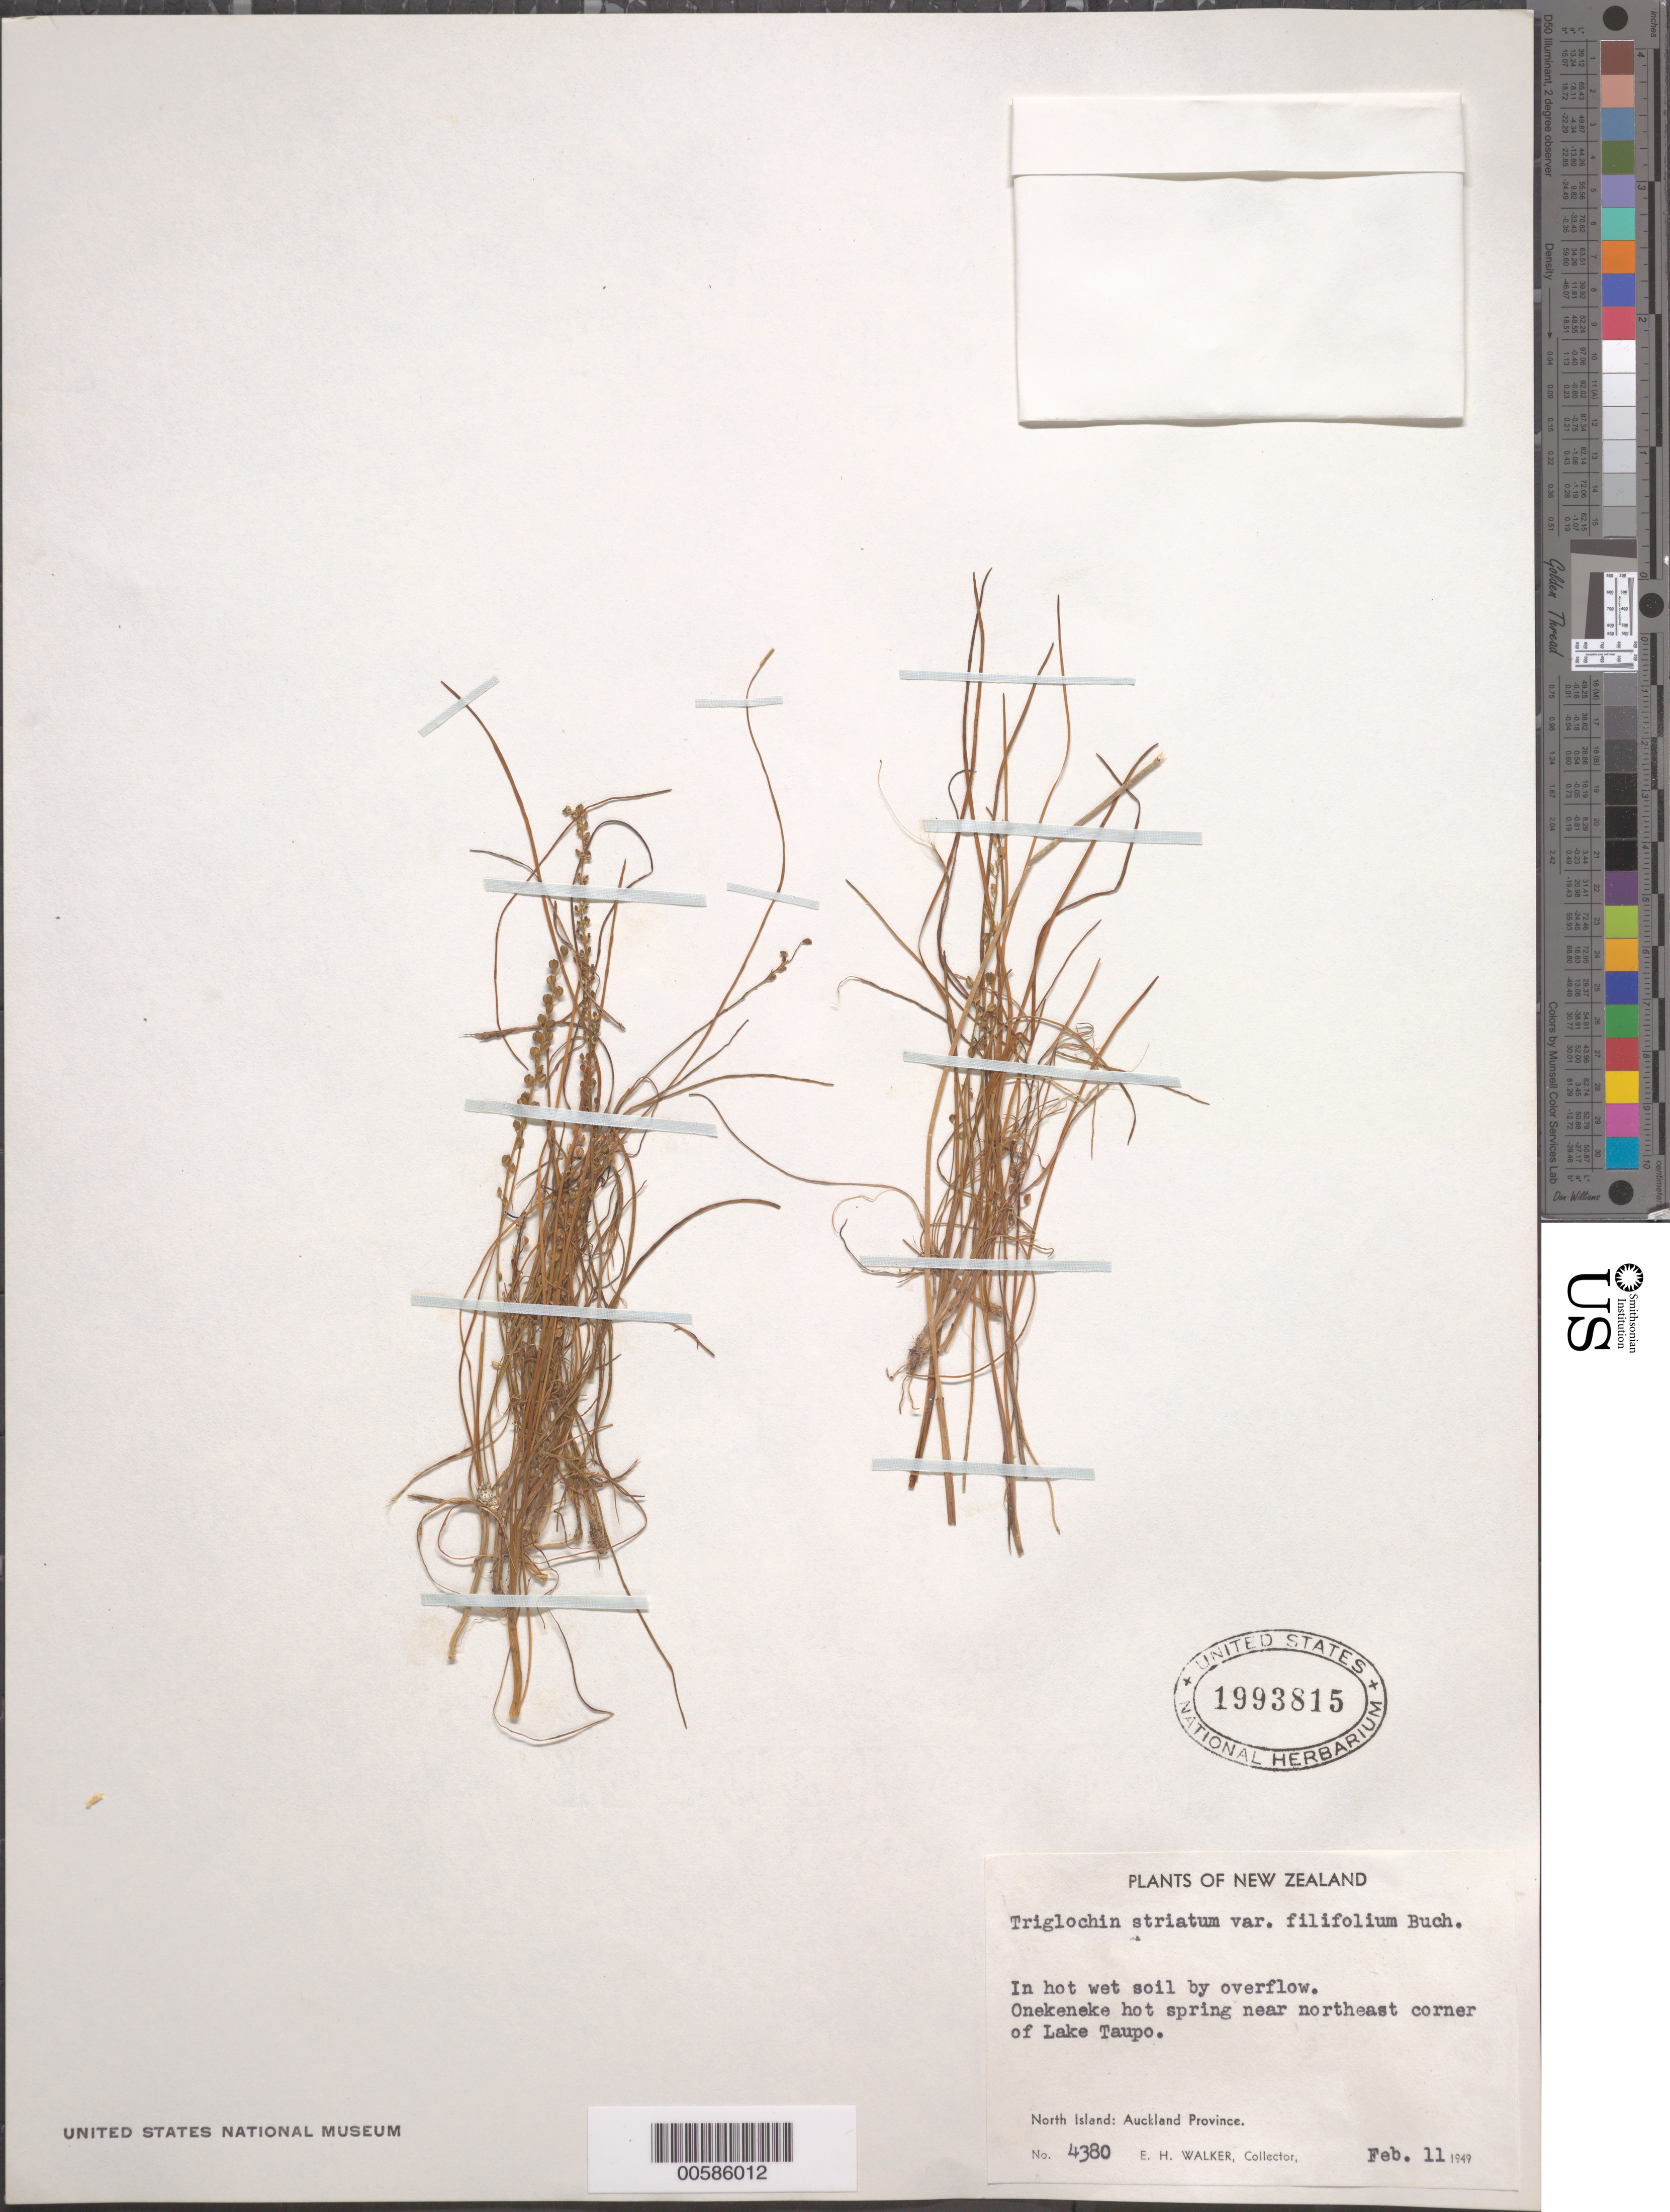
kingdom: Plantae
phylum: Tracheophyta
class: Liliopsida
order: Alismatales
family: Juncaginaceae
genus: Triglochin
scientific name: Triglochin striata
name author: Ruiz & Pav.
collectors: E. H. Walker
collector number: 4380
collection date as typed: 11 Feb 1949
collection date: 1949-02-11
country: New Zealand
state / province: Auckland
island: North Island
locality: Onekeneke, NE corner of Lake Taupo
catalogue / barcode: US 1993815